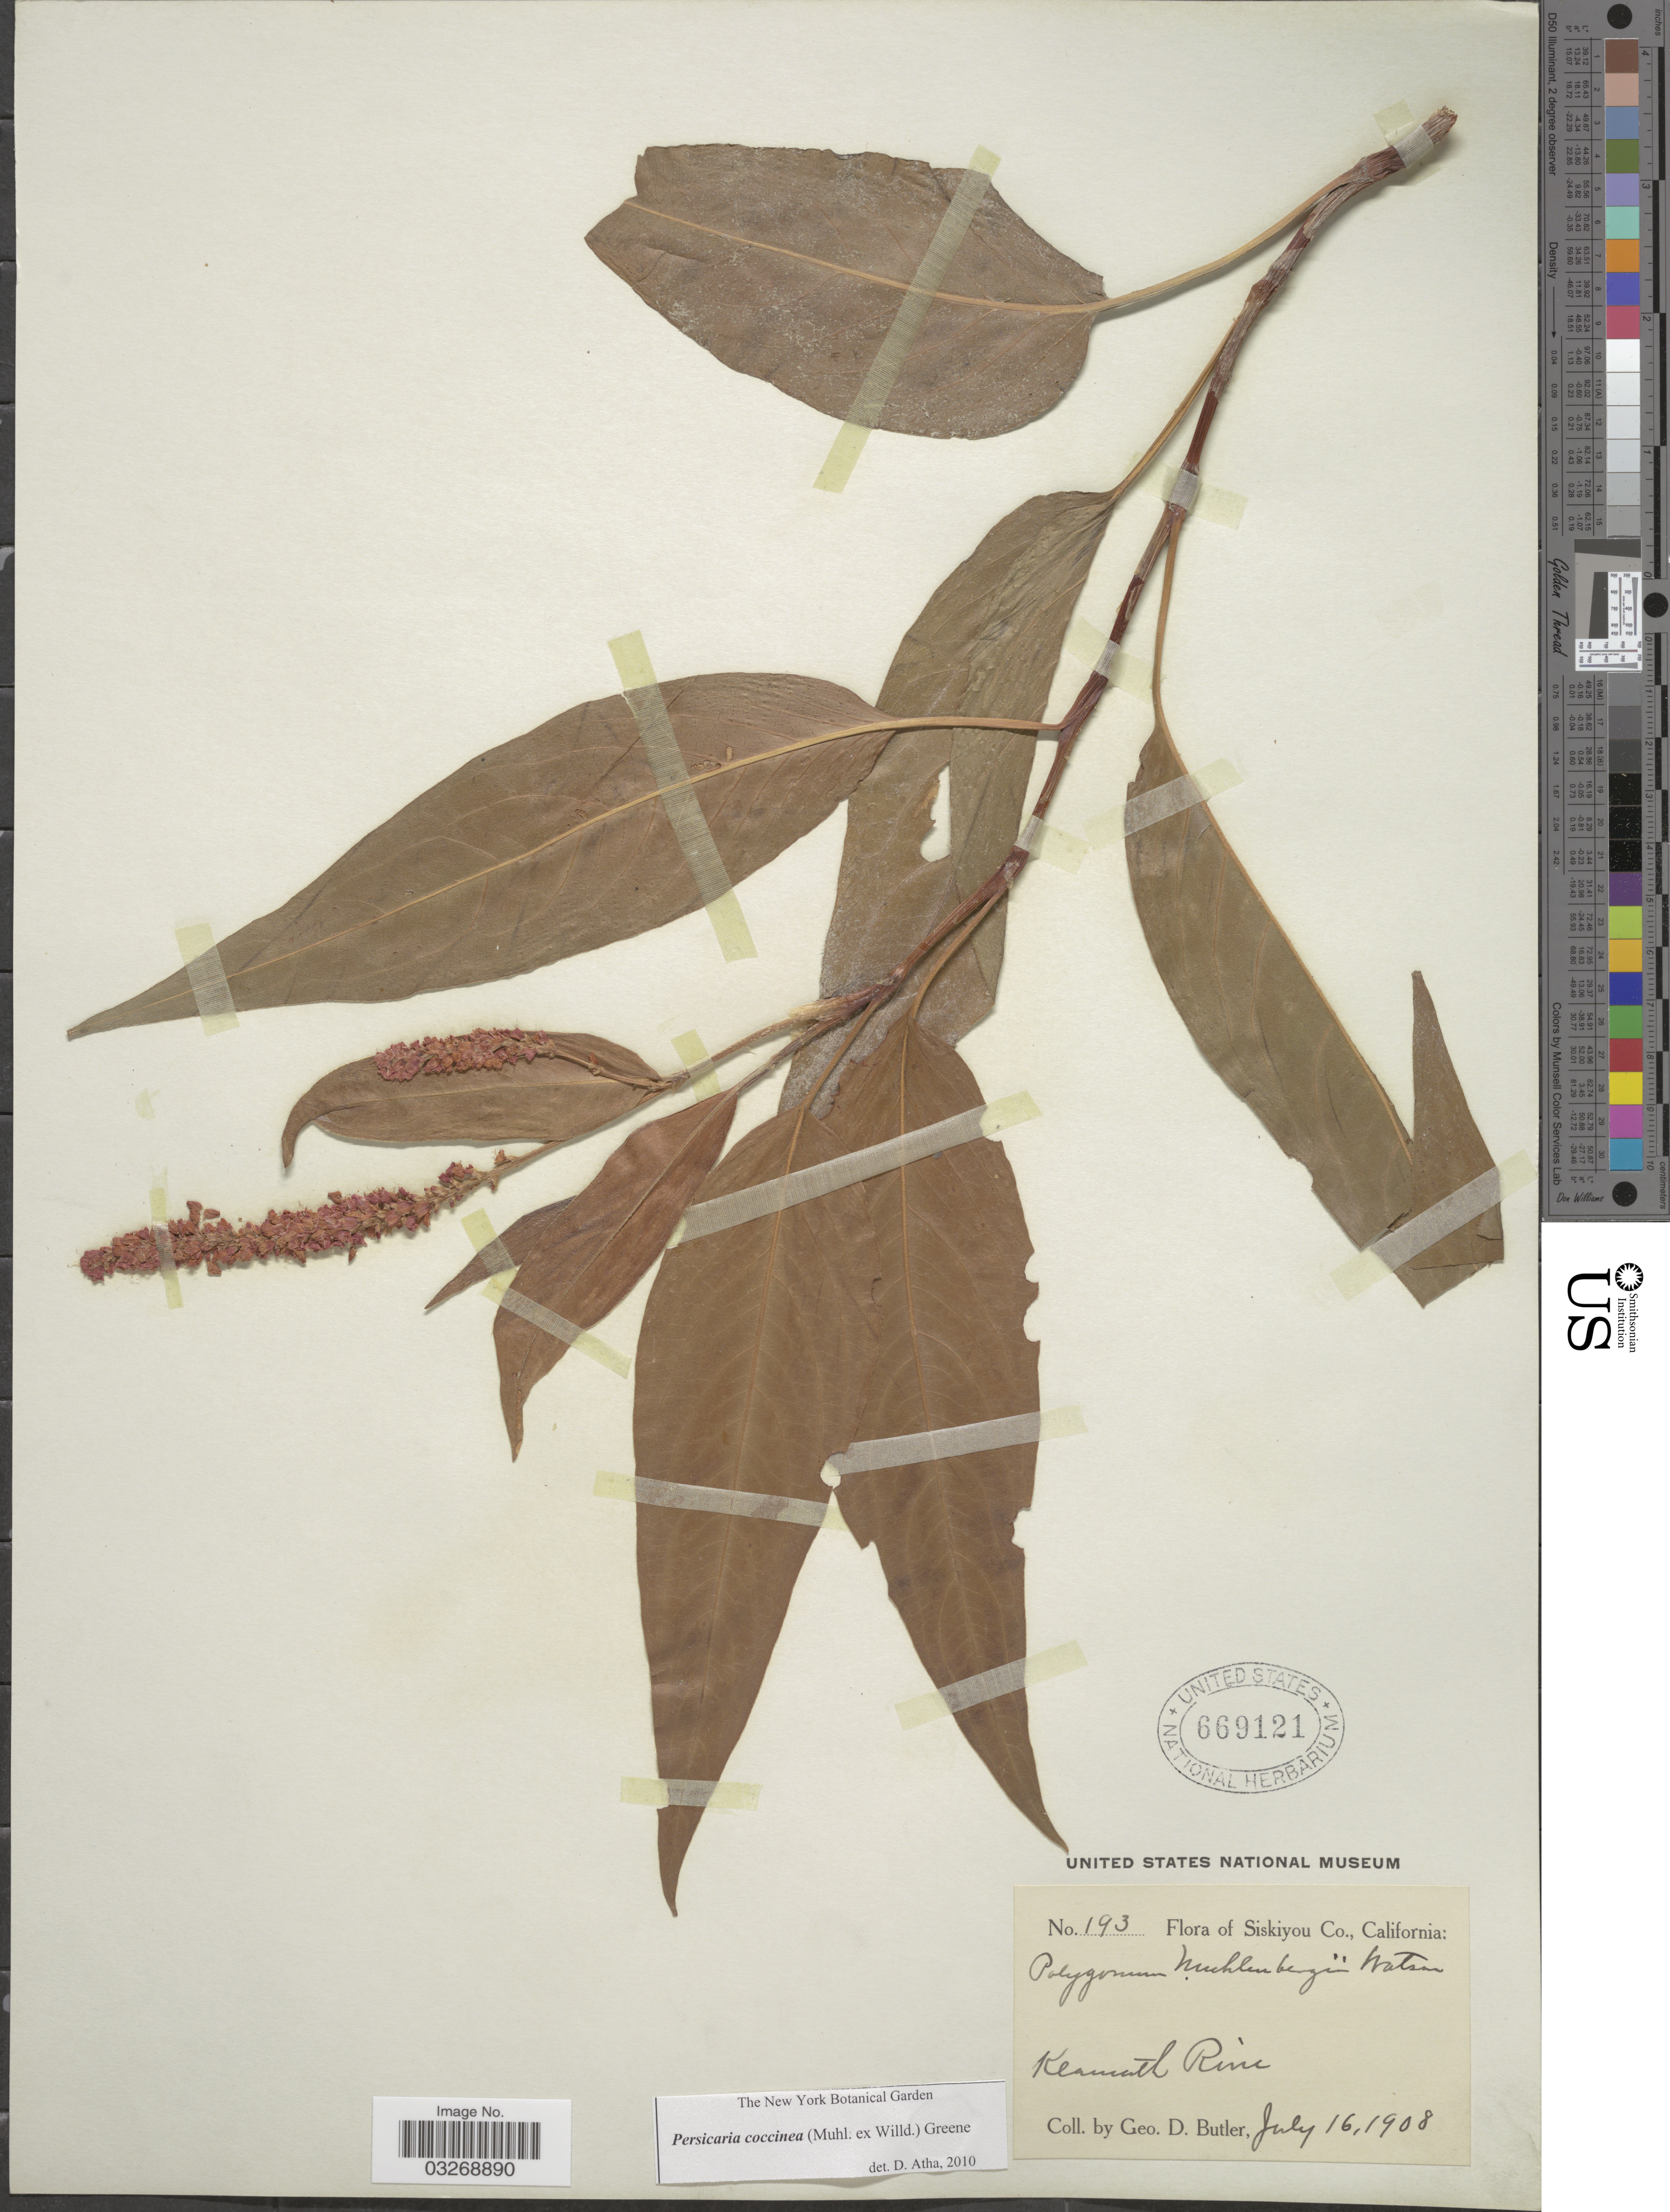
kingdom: Plantae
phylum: Tracheophyta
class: Magnoliopsida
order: Caryophyllales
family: Polygonaceae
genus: Persicaria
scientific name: Persicaria coccinea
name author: (Muhl. ex Willd.) Greene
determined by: Atha, D. E.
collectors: G. D. Butler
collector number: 193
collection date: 1908-07-16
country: United States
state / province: California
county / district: Siskiyou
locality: Siskiyou Co. Klamath River.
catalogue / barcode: US 669121